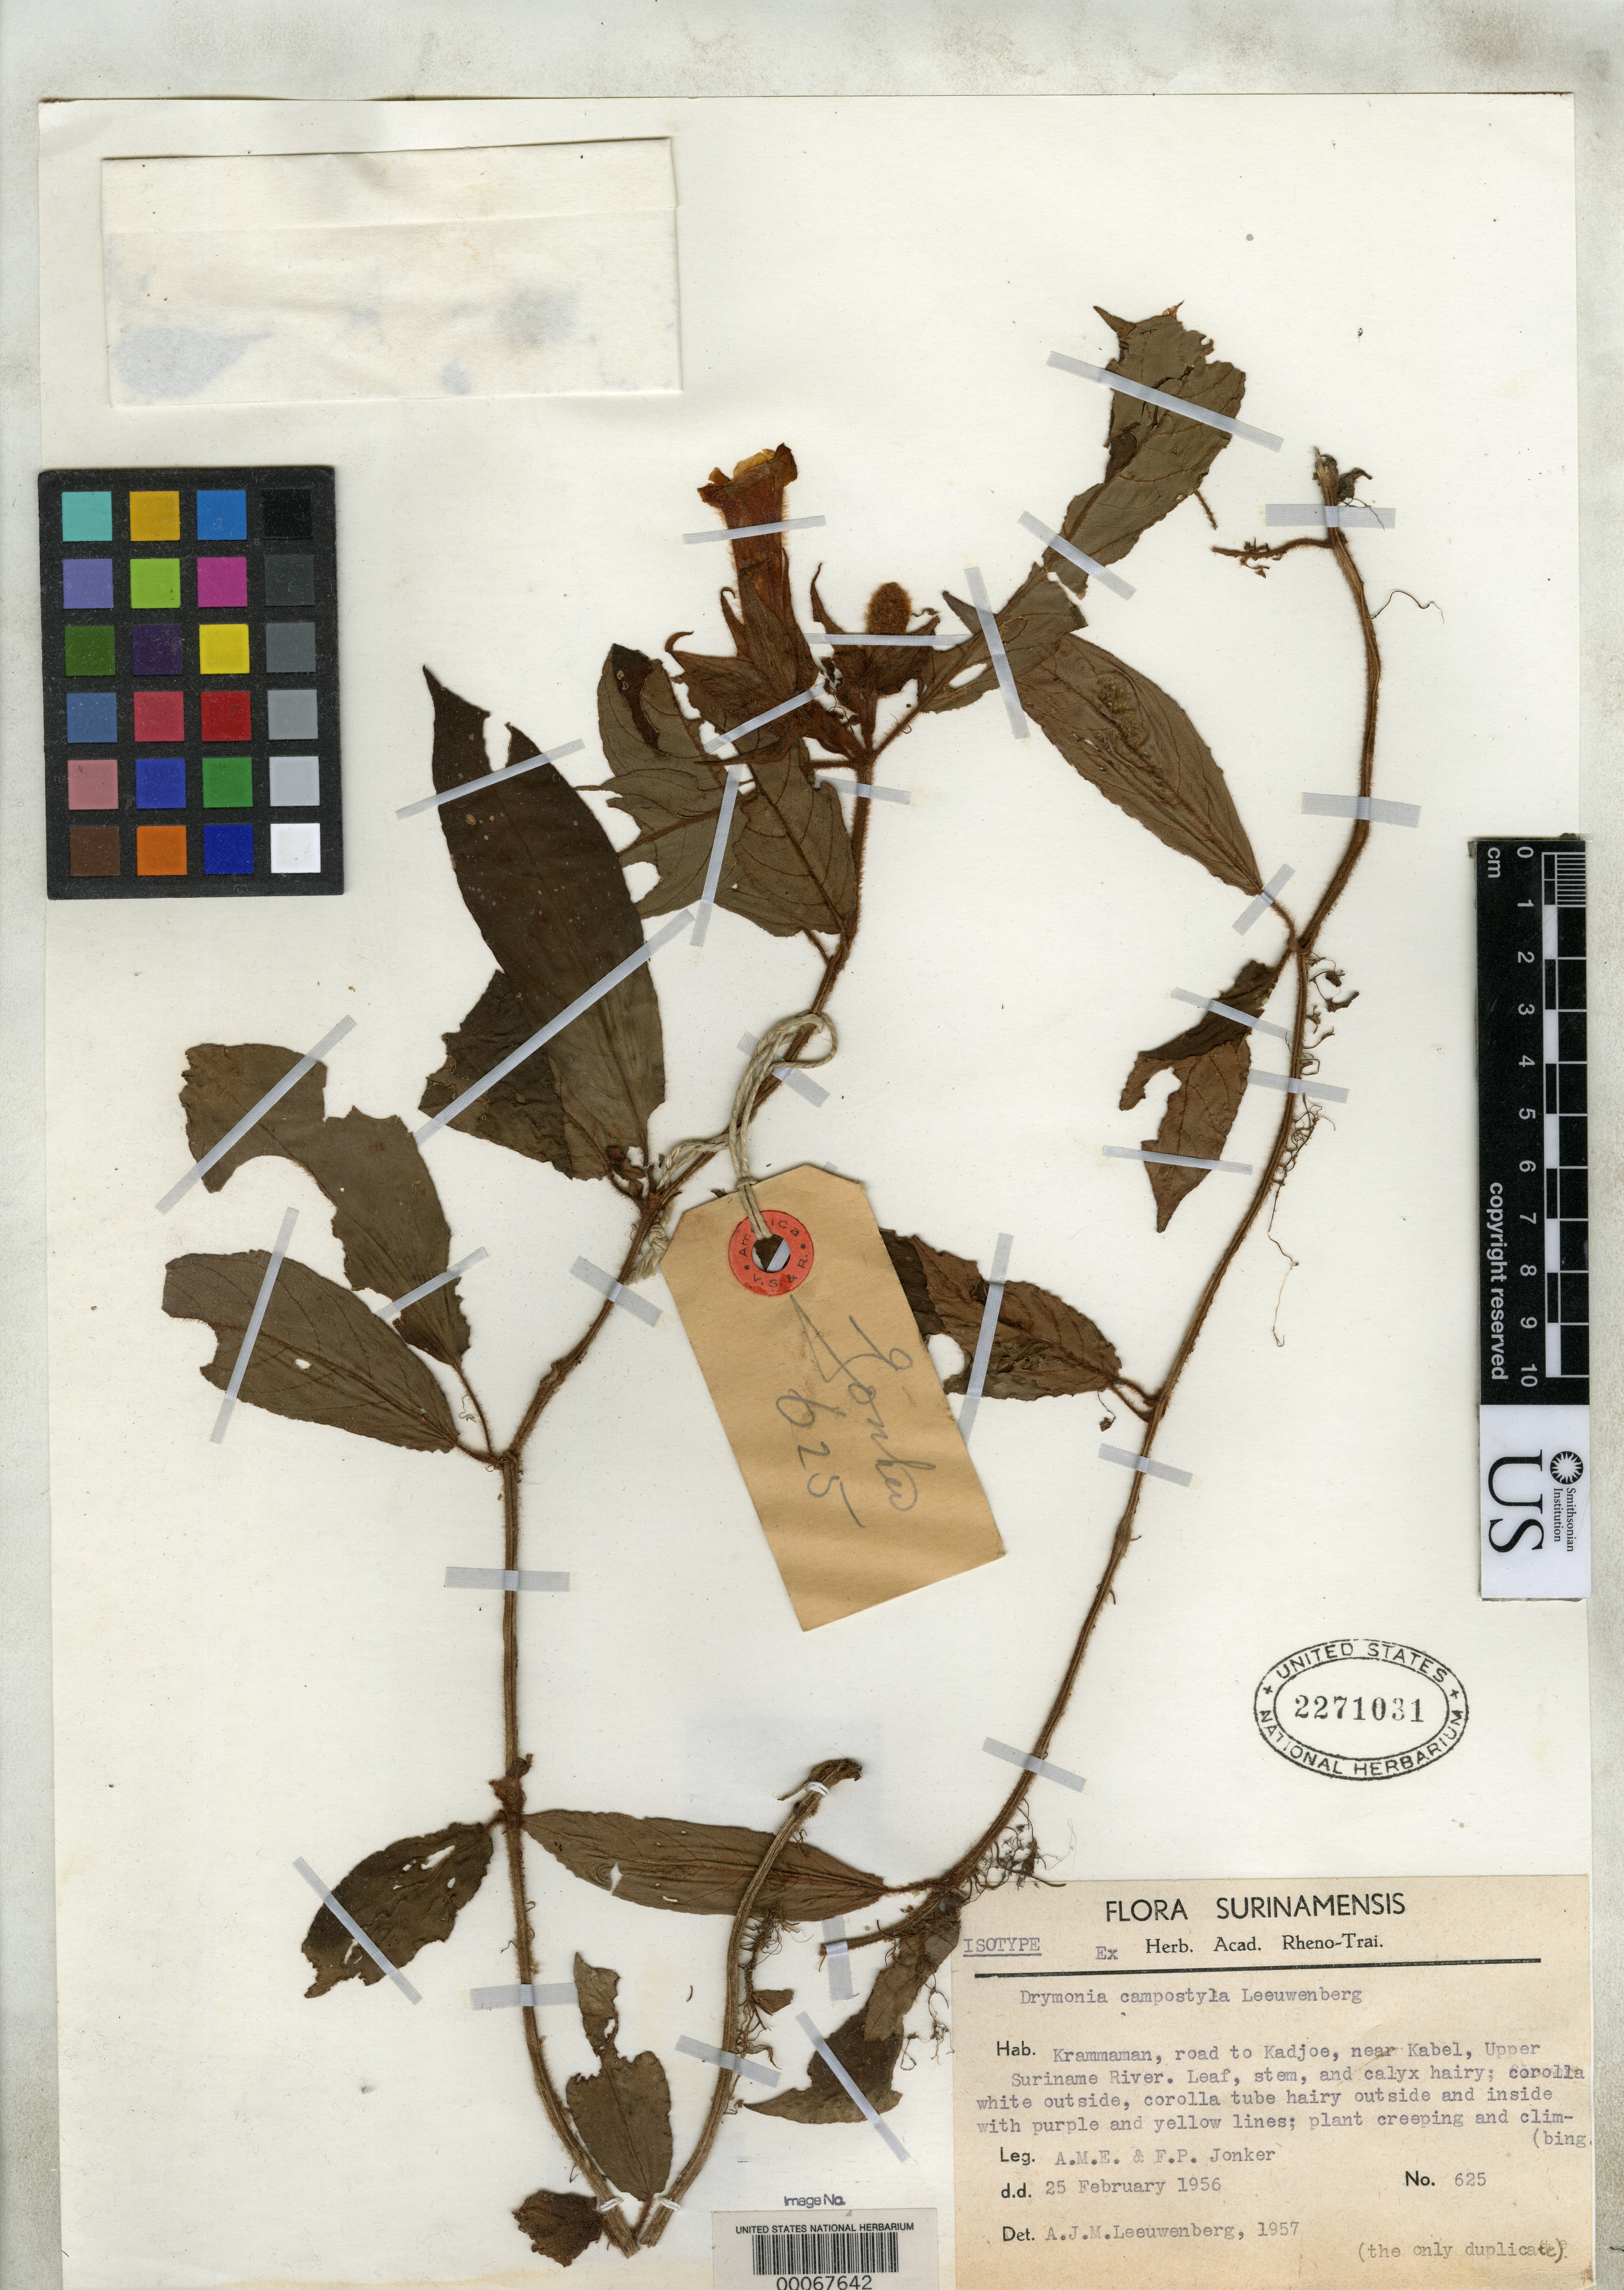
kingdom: Plantae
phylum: Tracheophyta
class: Magnoliopsida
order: Lamiales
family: Gesneriaceae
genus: Drymonia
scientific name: Drymonia campostyla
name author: Leeuwenb.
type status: Isotype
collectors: F. P. Jonker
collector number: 625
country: Suriname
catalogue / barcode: US 2271031